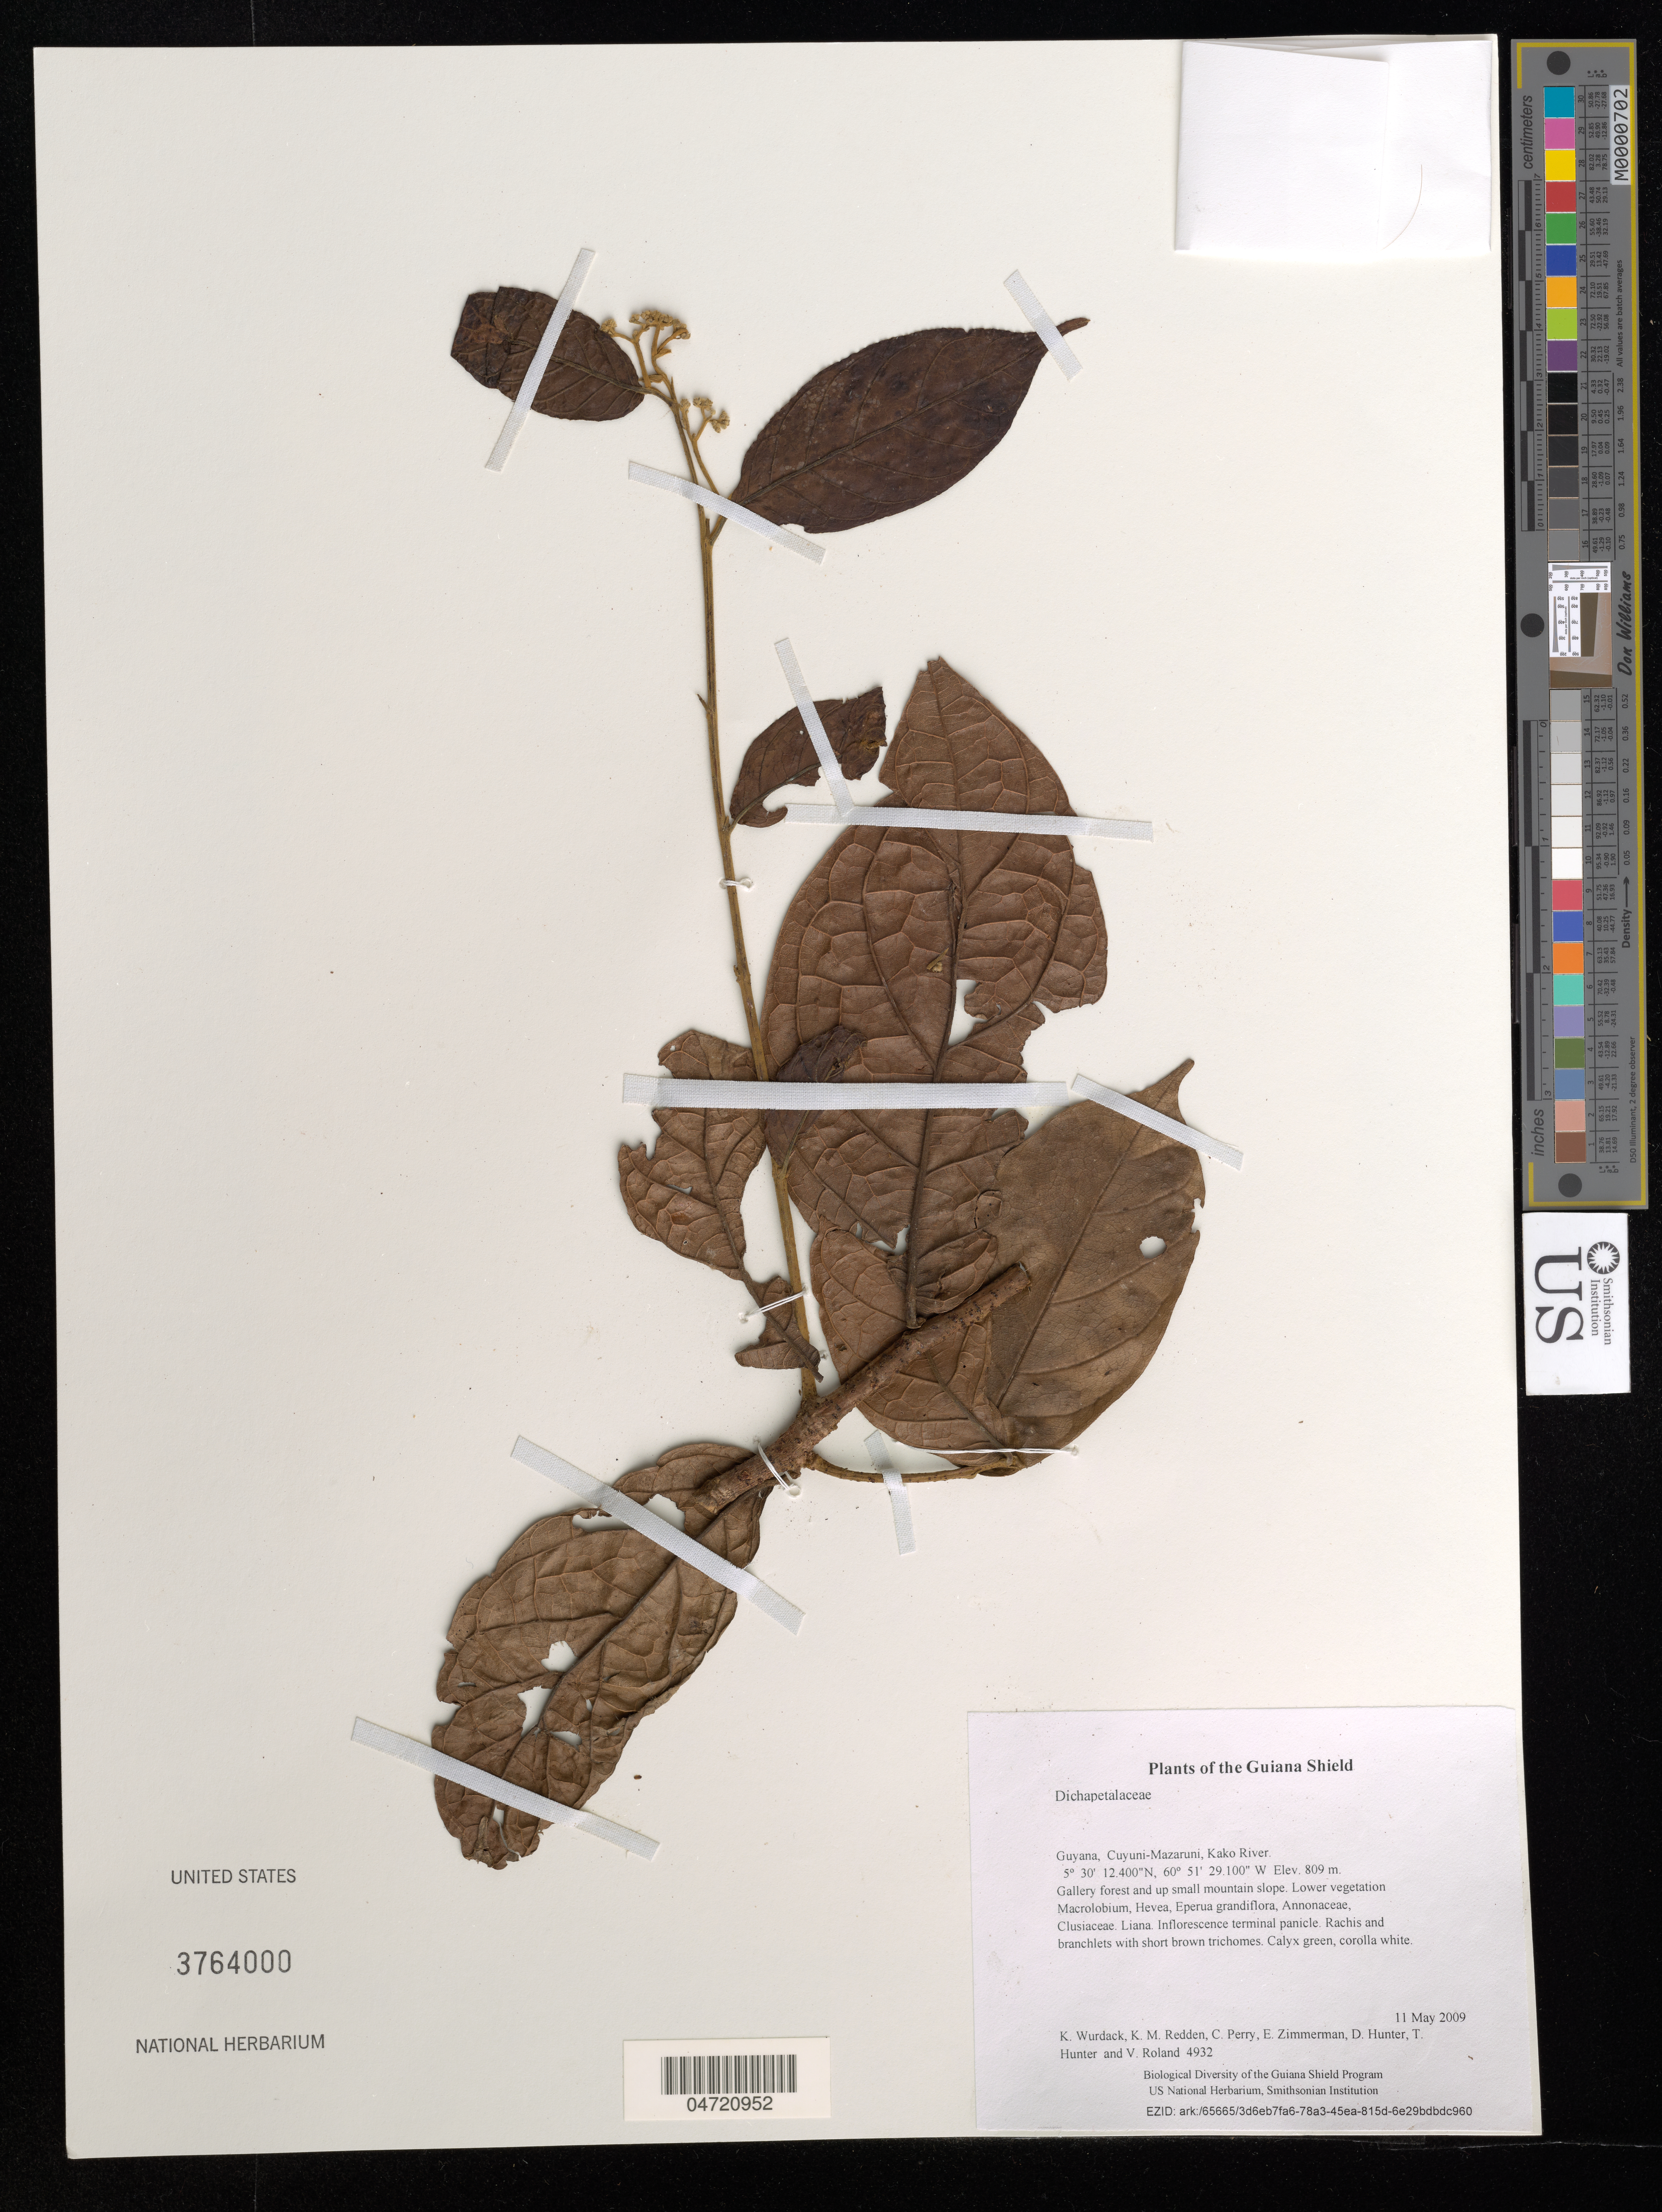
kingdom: Plantae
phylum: Tracheophyta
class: Magnoliopsida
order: Malpighiales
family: Dichapetalaceae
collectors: K. Wurdack, K. M. Redden, C. Perry, E. Zimmerman, D. Hunter, T. Hunter & V. Roland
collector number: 4932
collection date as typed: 11 May 2009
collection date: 2009-05-11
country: Guyana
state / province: Cuyuni-Mazaruni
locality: Kako River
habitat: Gallery forest and up small mountain slope. Lower vegetation Macrolobium, Hevea, Eperua grandiflora, Annonaceae, Clusiaceae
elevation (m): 809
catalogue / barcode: US 3764000